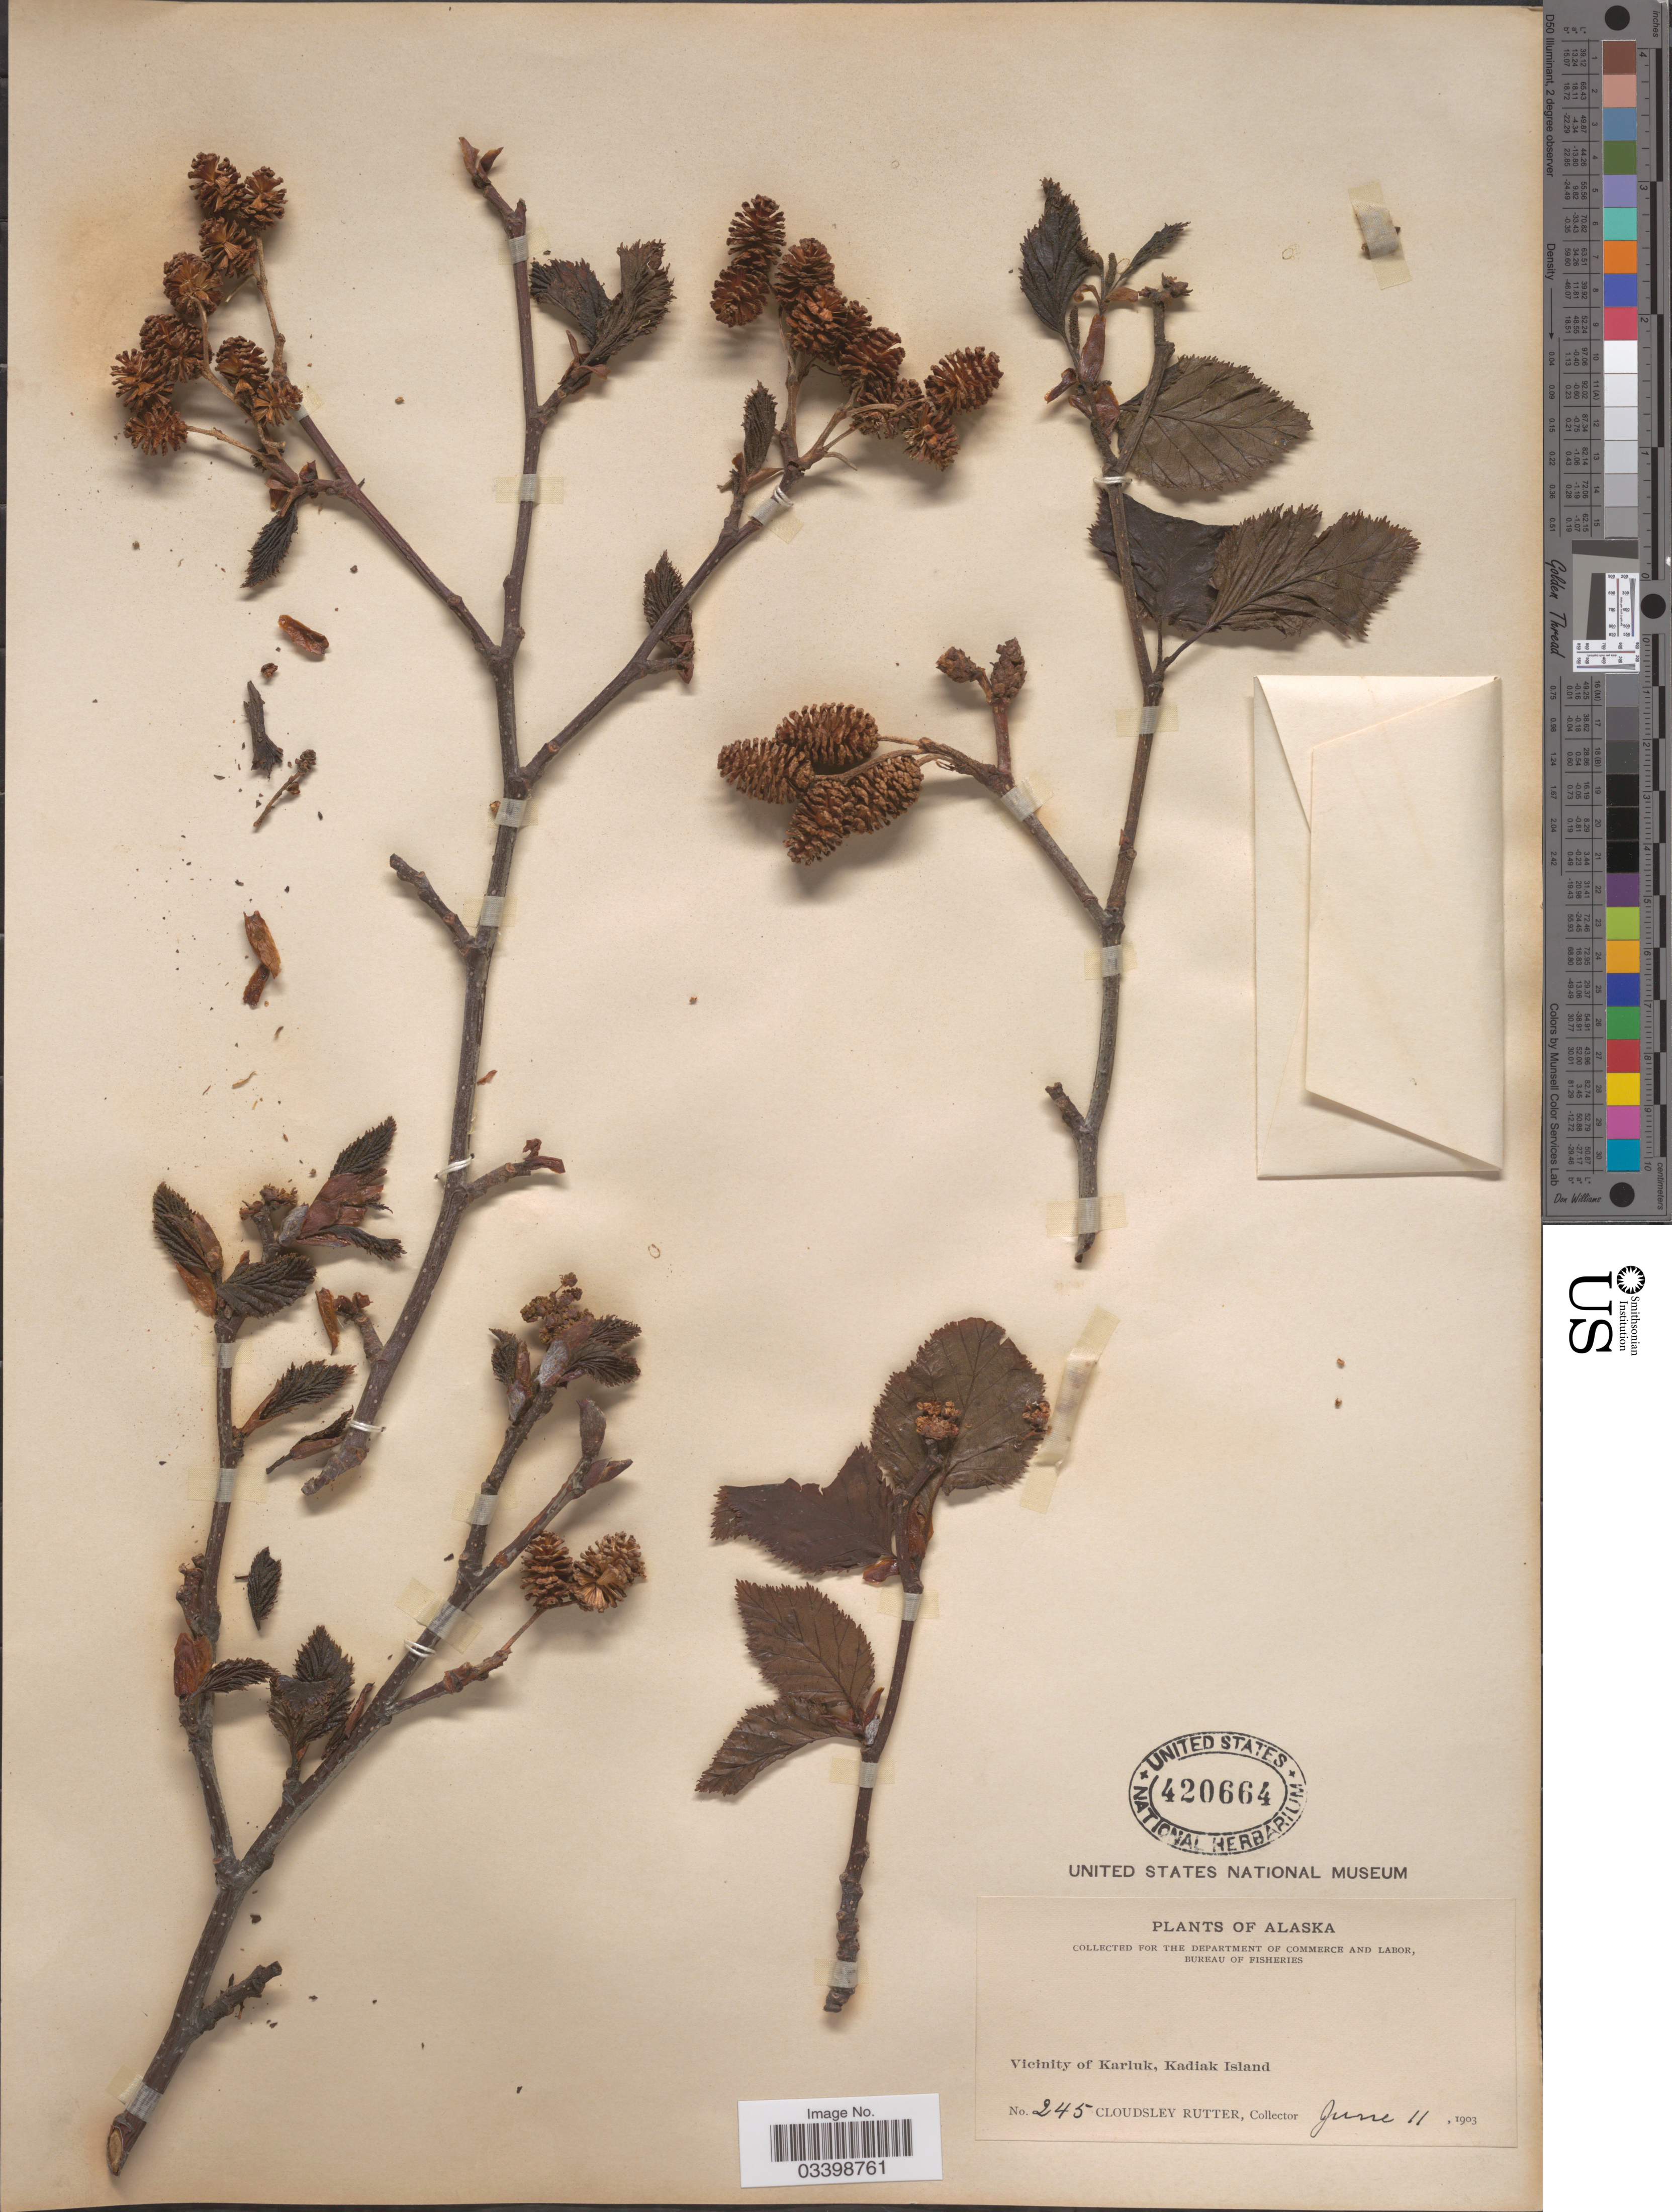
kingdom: Plantae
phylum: Tracheophyta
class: Magnoliopsida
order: Fagales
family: Betulaceae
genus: Alnus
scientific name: Alnus viridis subsp. sinuata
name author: Regel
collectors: C. Rutter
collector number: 245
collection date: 1903-06-11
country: United States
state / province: Alaska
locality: Vicinity of Karluk, Kadiak Island.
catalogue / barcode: US 420664